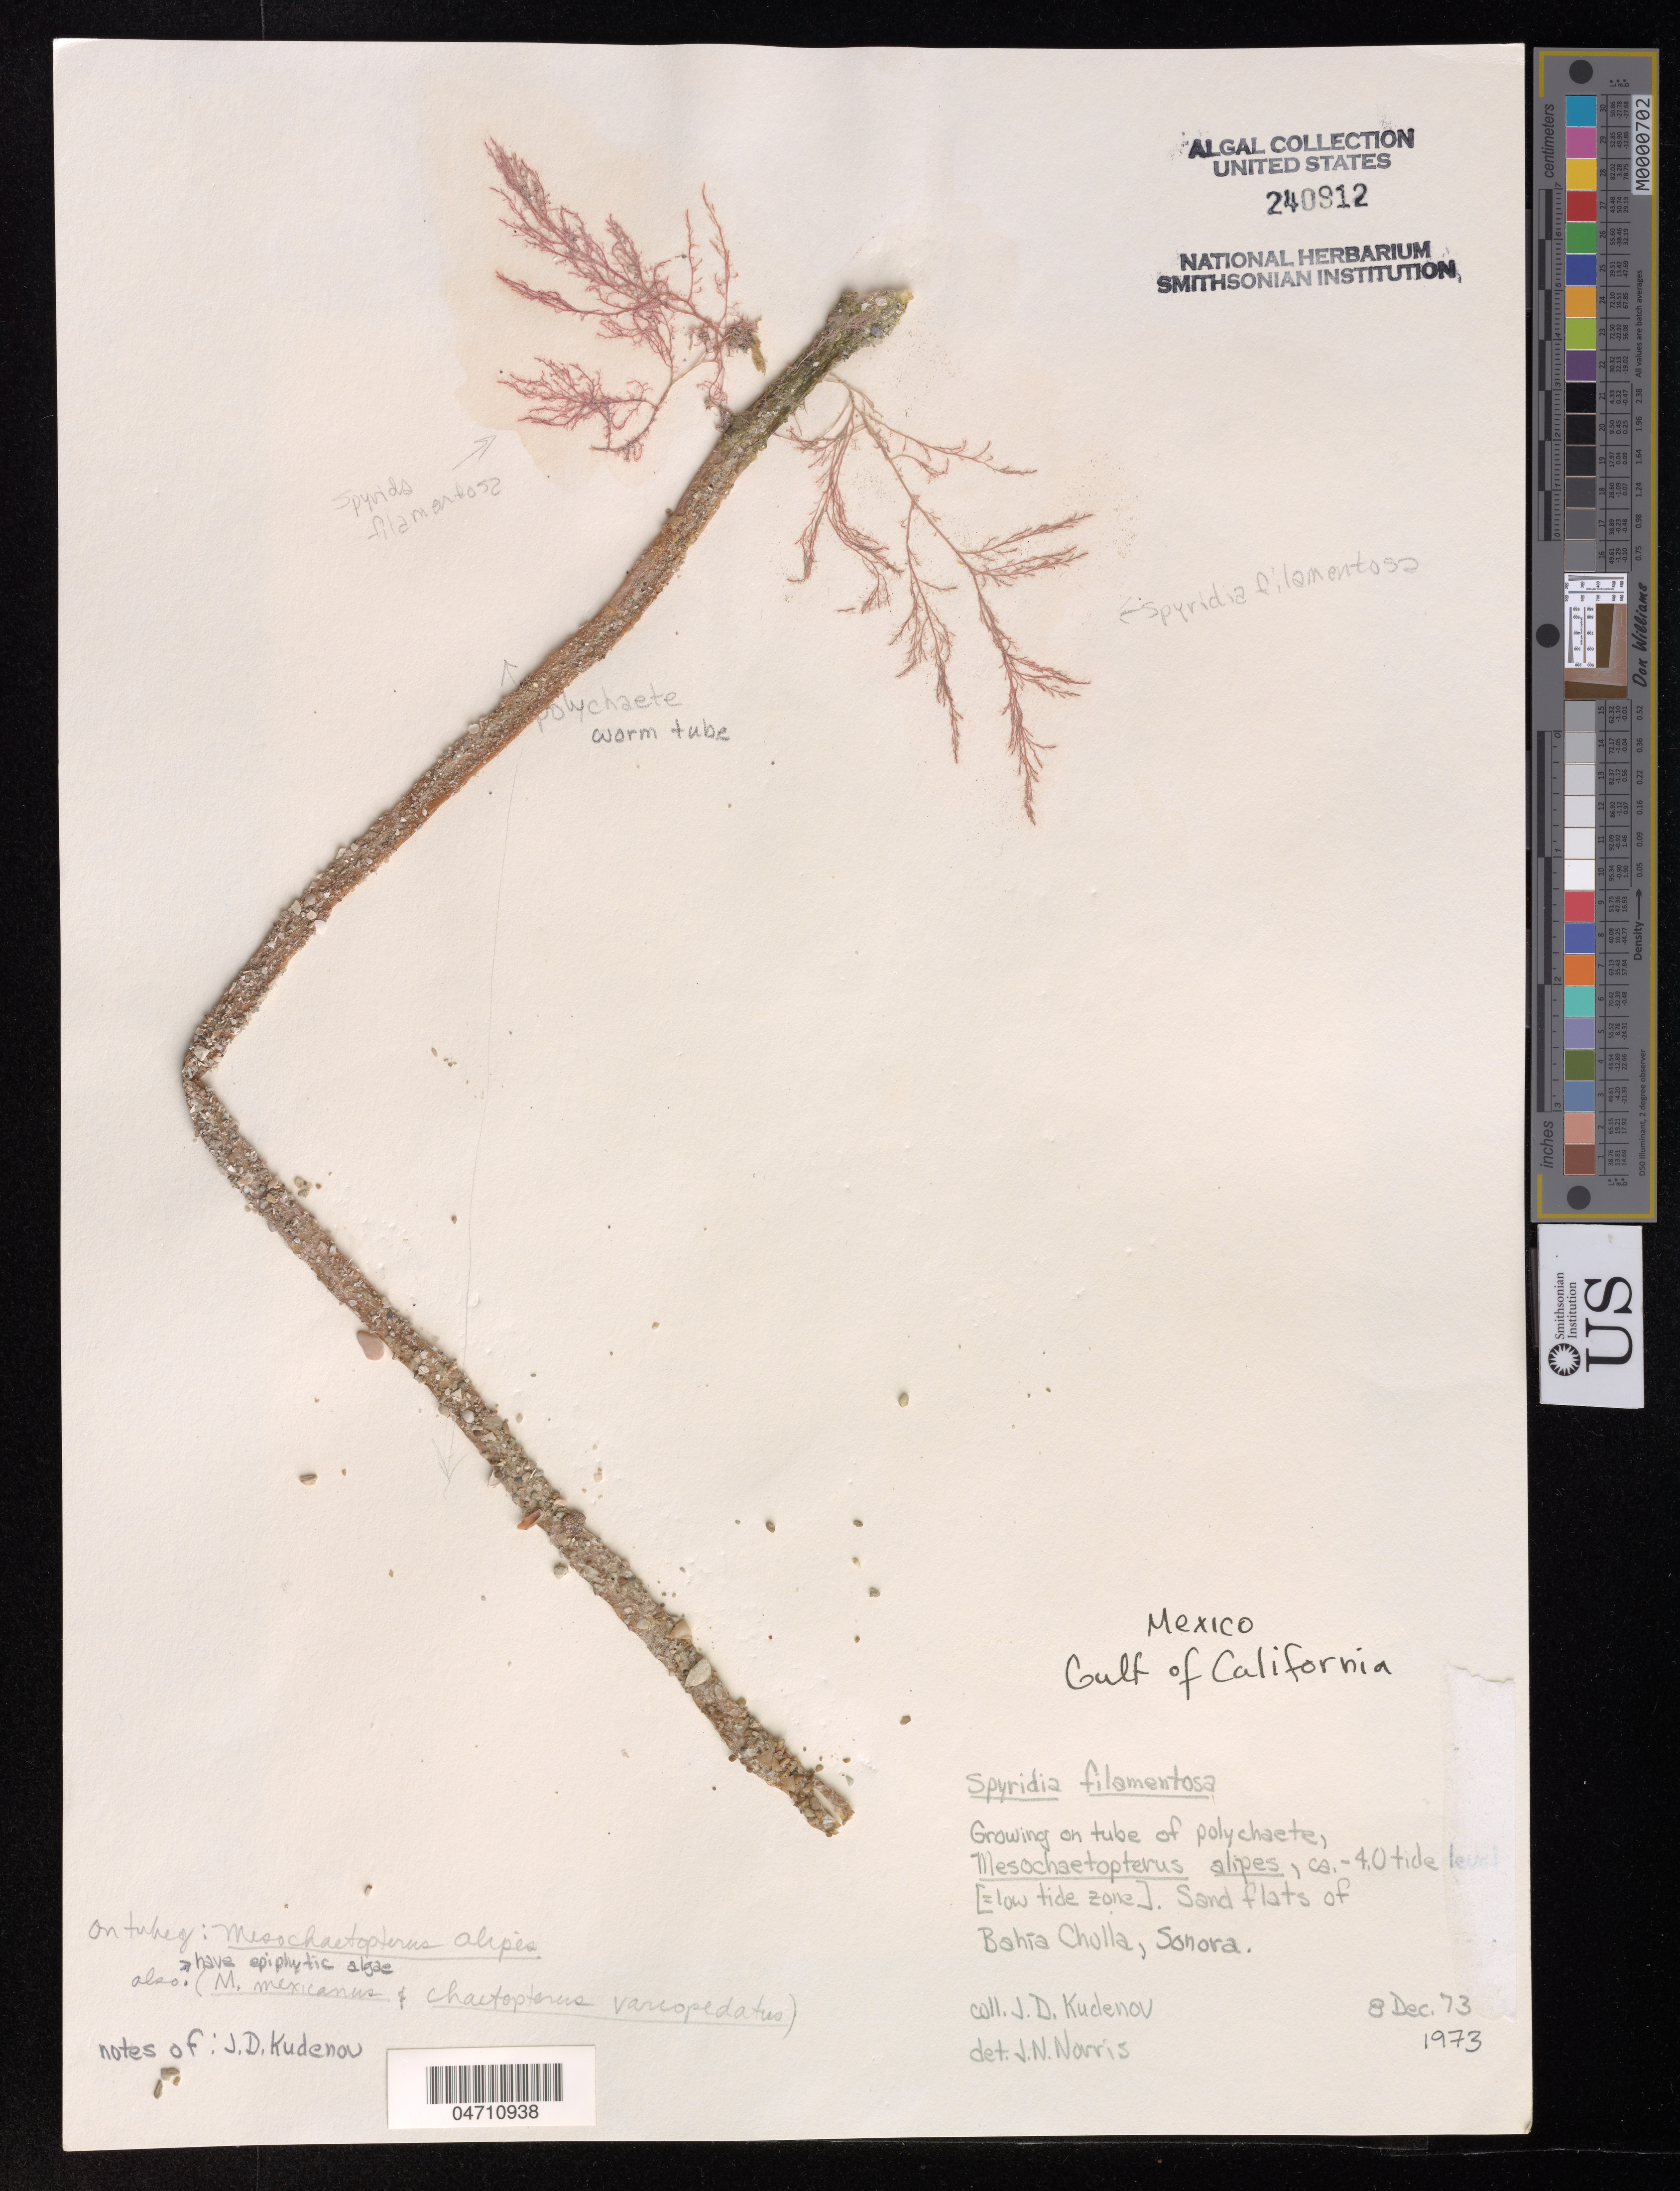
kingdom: Plantae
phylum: Rhodophyta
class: Florideophyceae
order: Ceramiales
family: Spyridiaceae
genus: Spyridia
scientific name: Spyridia filamentosa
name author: (Wulfen) Harv.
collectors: J. Kudenov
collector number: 1973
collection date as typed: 8 Dec73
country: United States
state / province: California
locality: Bahia Chulla, Sonora.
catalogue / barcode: US 240912